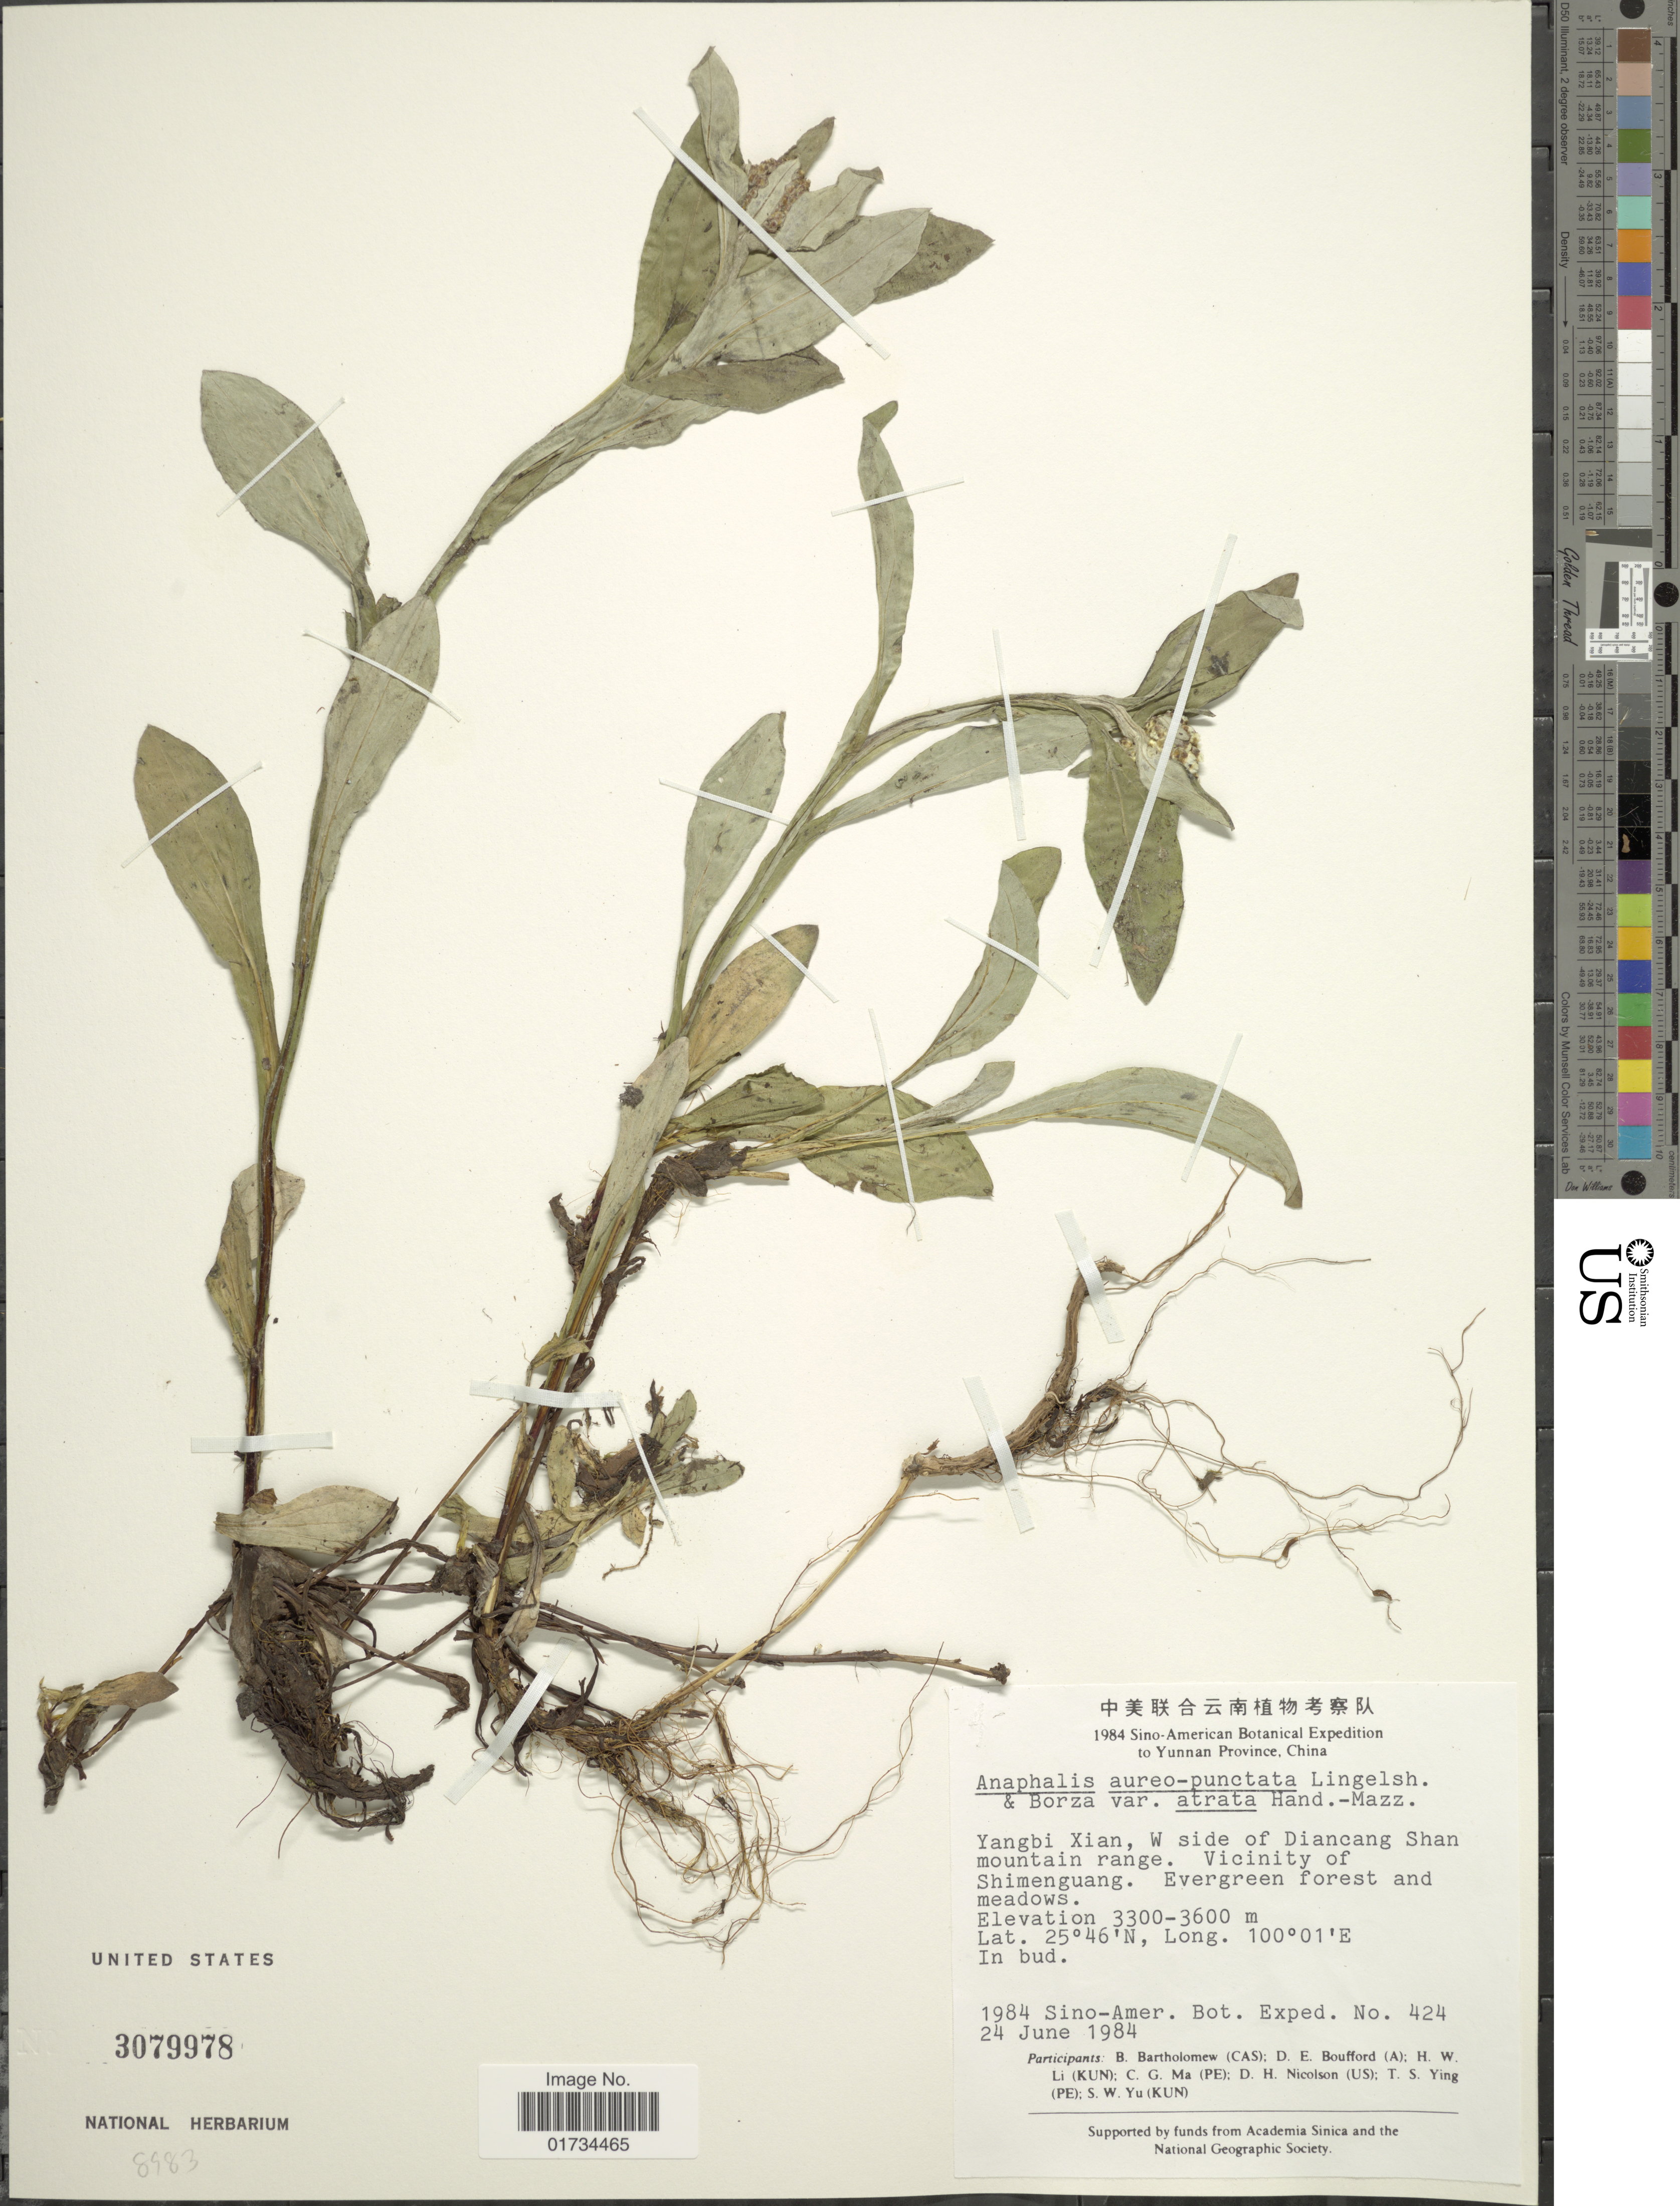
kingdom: Plantae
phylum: Tracheophyta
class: Magnoliopsida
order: Asterales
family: Asteraceae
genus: Anaphalis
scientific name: Anaphalis aureopunctata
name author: Lingelsh. & Borza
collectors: Sino-Amer. Bot. Exped. 1984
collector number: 424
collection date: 1984-06-24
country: China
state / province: Yunnan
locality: Yunnan Province, China. Yanbi Xian, W side of Diancang Shan mountain range. Vicinity of Shemenguang. Evergreen forest and meadowns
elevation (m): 3300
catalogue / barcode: US 3079978